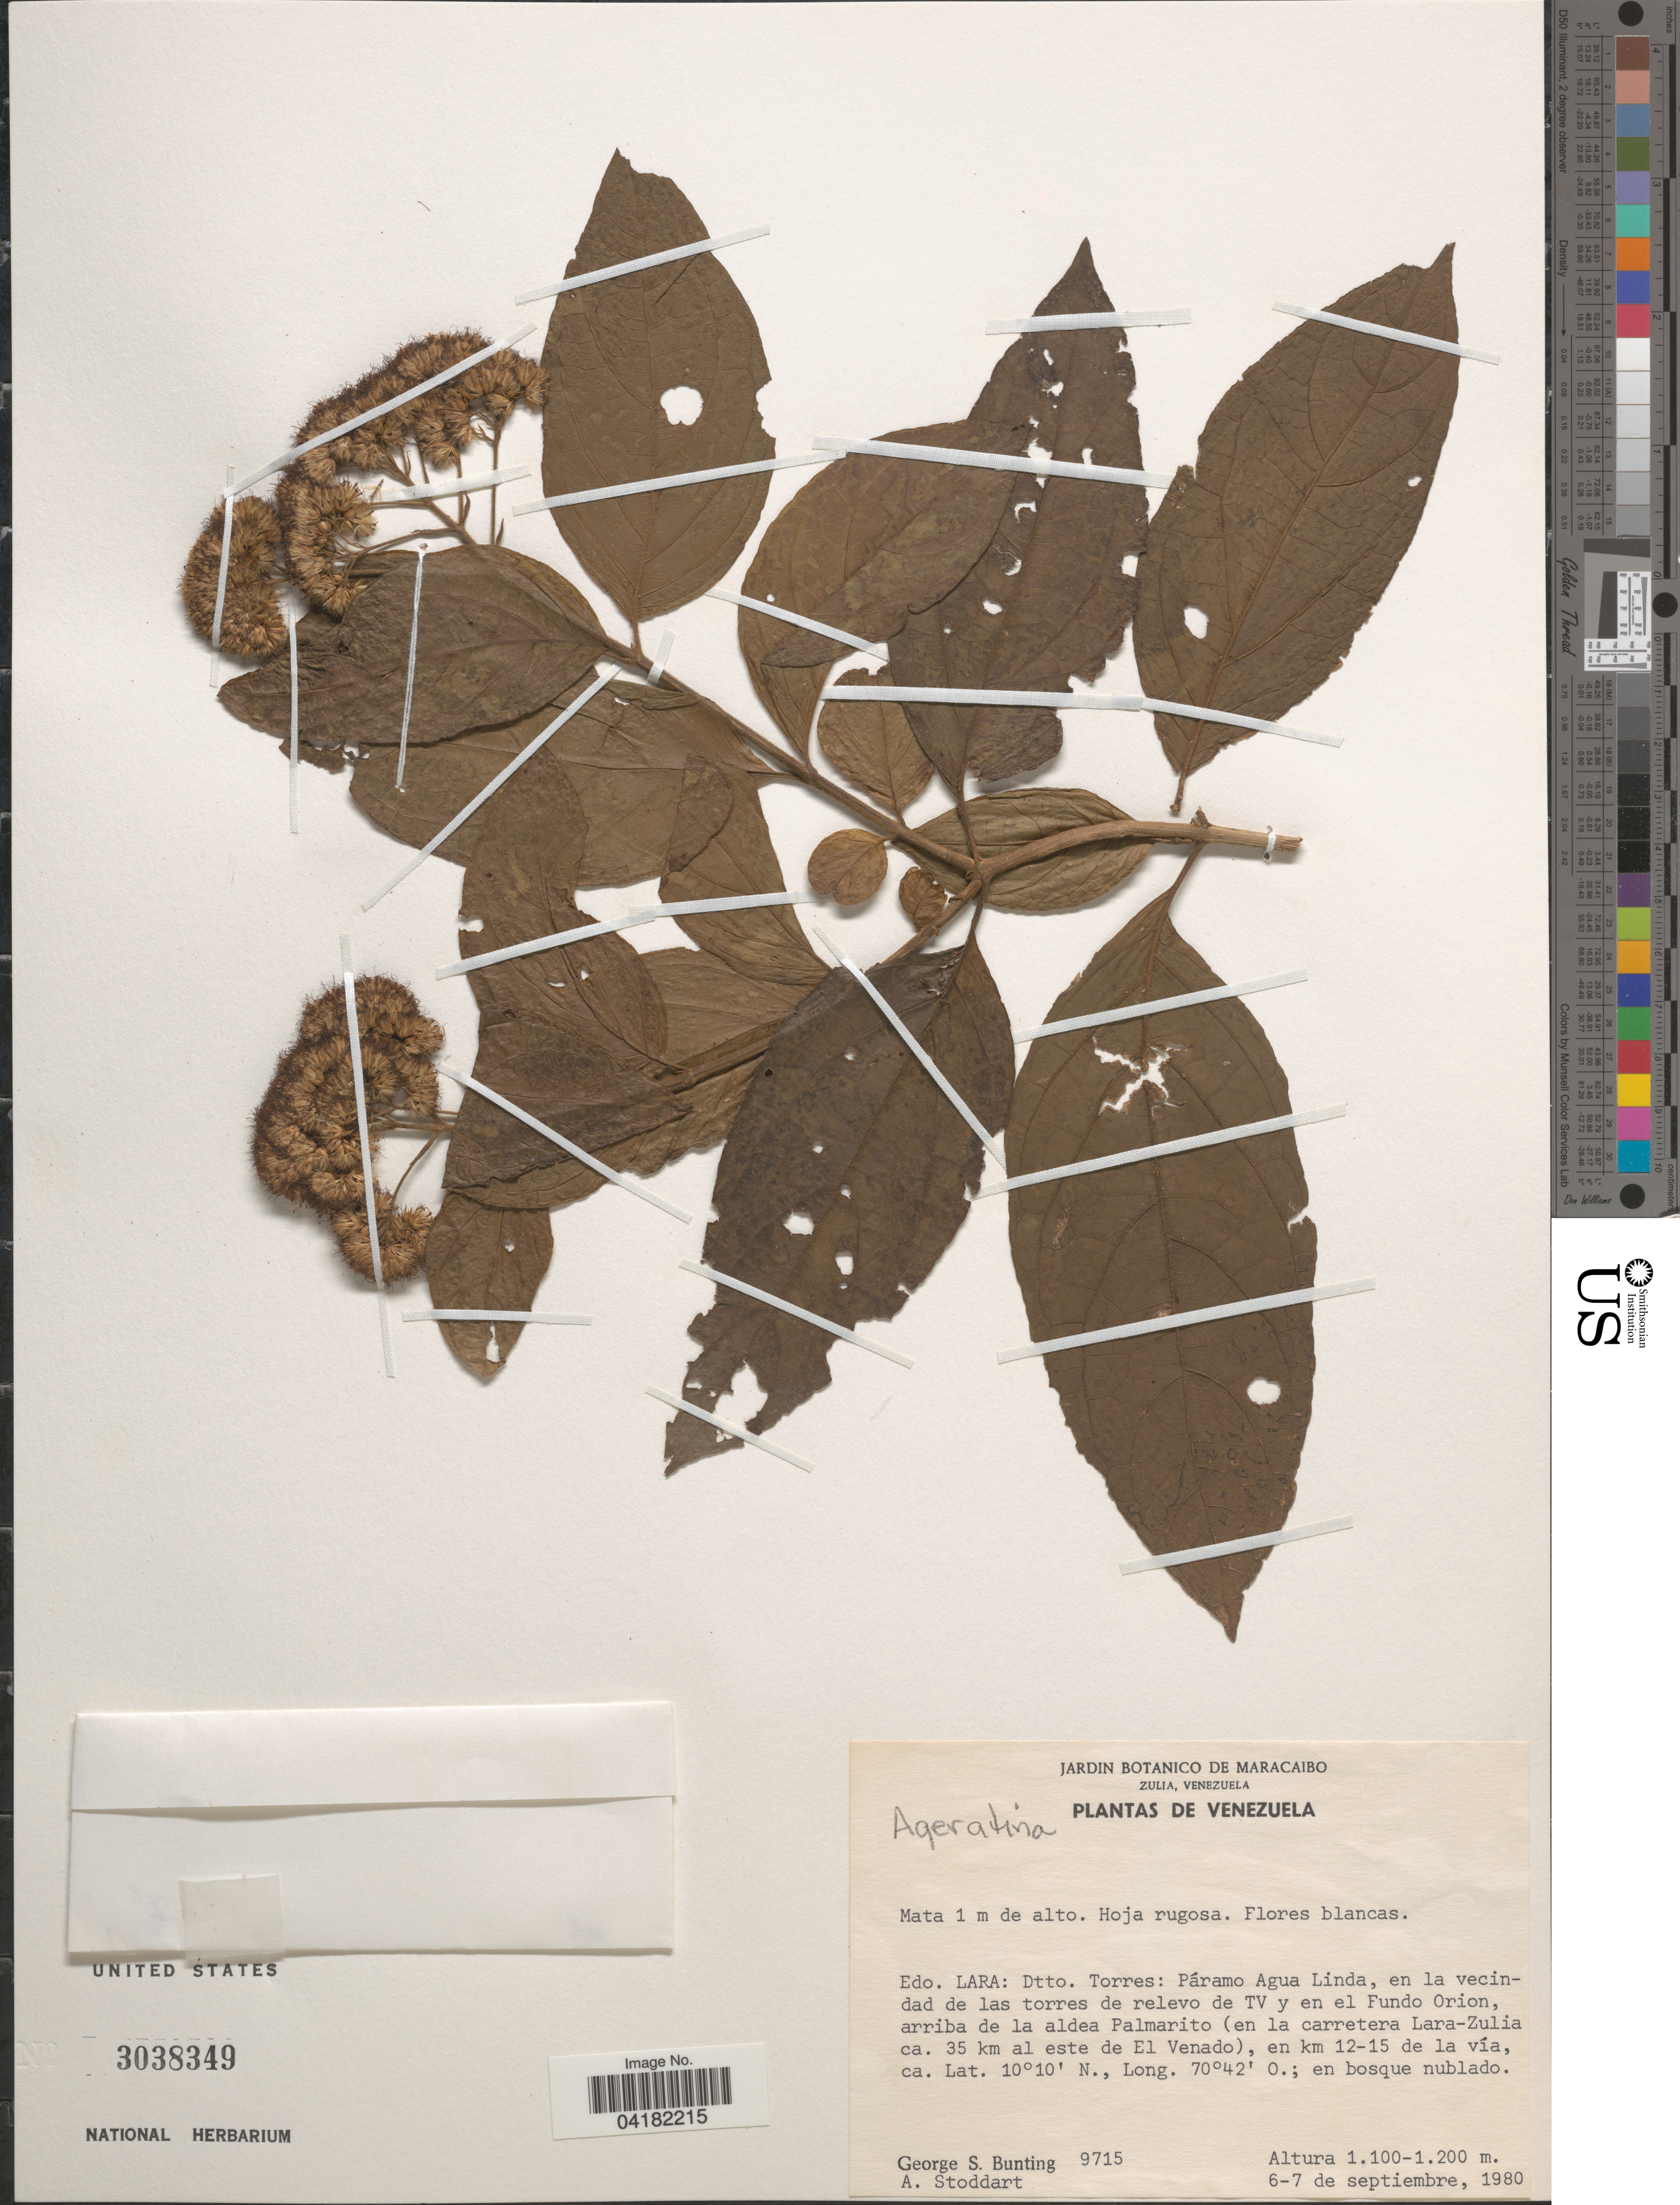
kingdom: Plantae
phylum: Tracheophyta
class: Magnoliopsida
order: Asterales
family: Asteraceae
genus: Ageratina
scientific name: Ageratina sp.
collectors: G. S. Bunting & A. Stoddart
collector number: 9715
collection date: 1980-09-06/1980-09-07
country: Venezuela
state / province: Lara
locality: Dtto. Torres: Páramo Agua Linda, en la vecindad de las torres de relevo de TV y en el Fundo Orion, arriba de la aldea Palmarito (en la carretera Lara-Zulia ca. 35 km al este de El Venado), en km 12-15 de la vía.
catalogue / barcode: US 3038349